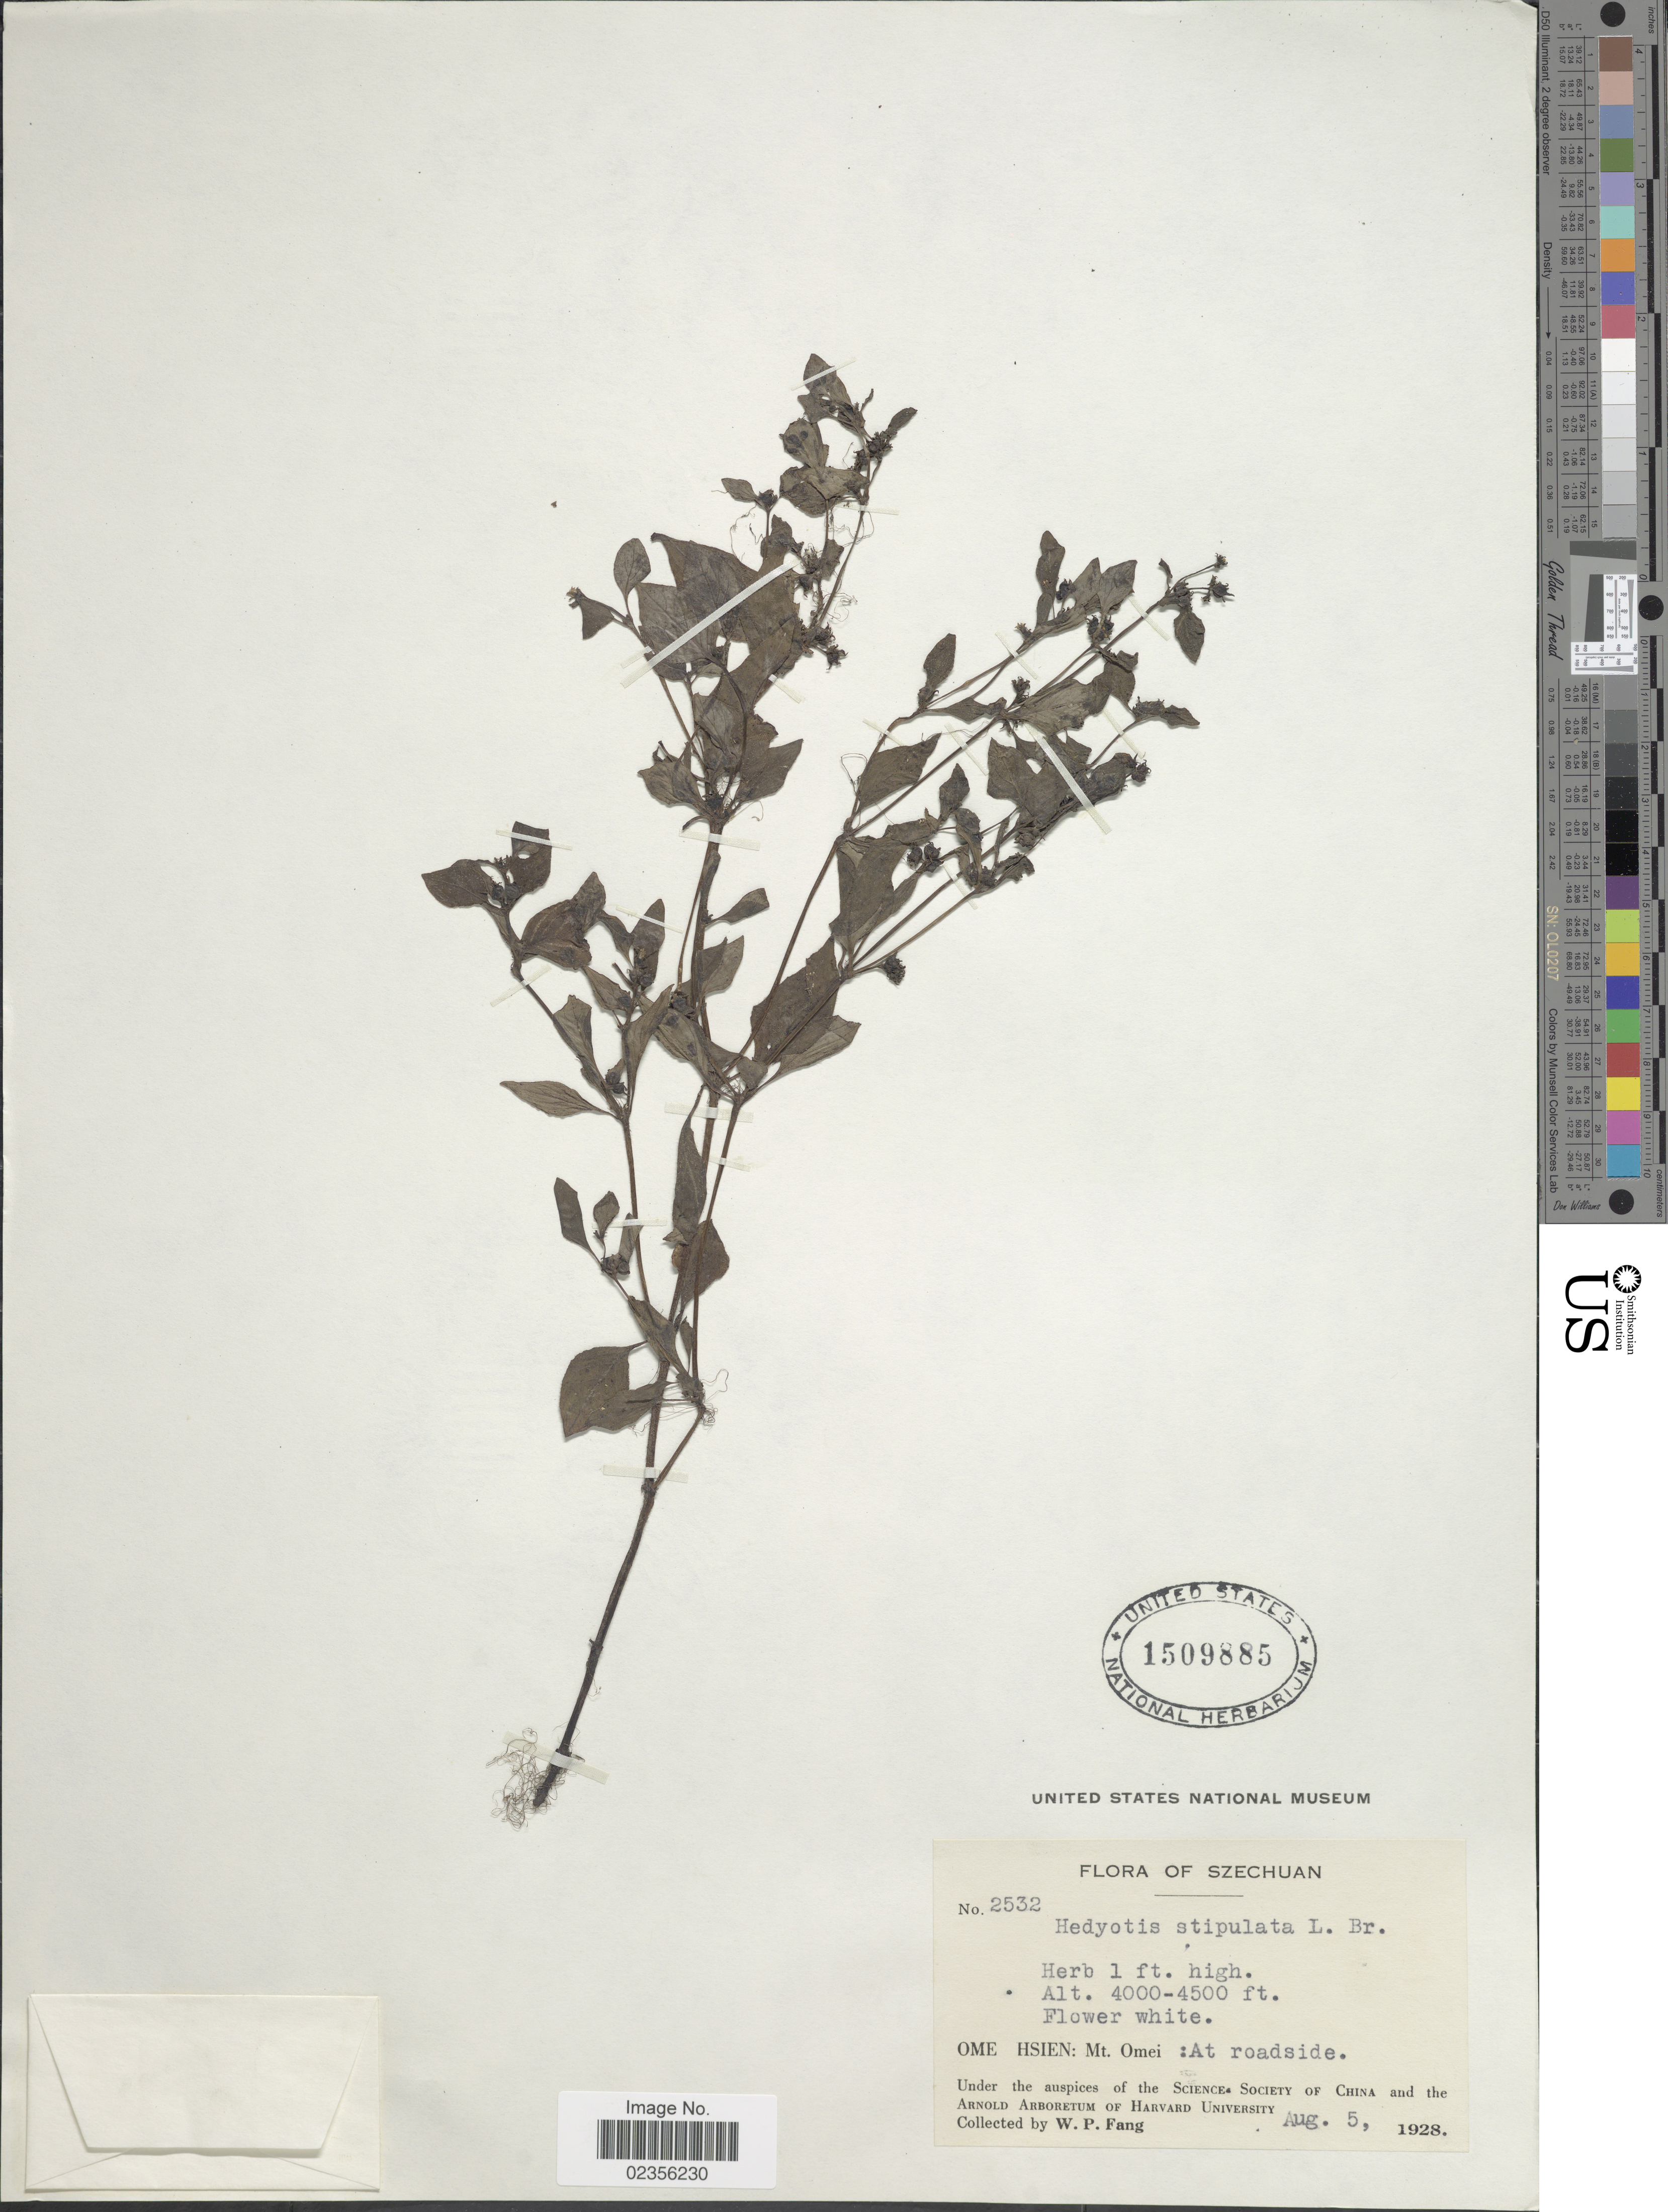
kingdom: Plantae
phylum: Tracheophyta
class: Magnoliopsida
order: Gentianales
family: Rubiaceae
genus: Hedyotis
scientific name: Hedyotis stipulata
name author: R. Br. ex Hook. f.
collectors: W. P. Fang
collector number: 2532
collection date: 1928-08-05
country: China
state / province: Sichuan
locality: Szechuan. Ome Hsien: Mt. Omei: At roadside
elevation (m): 1219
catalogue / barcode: US 1509885